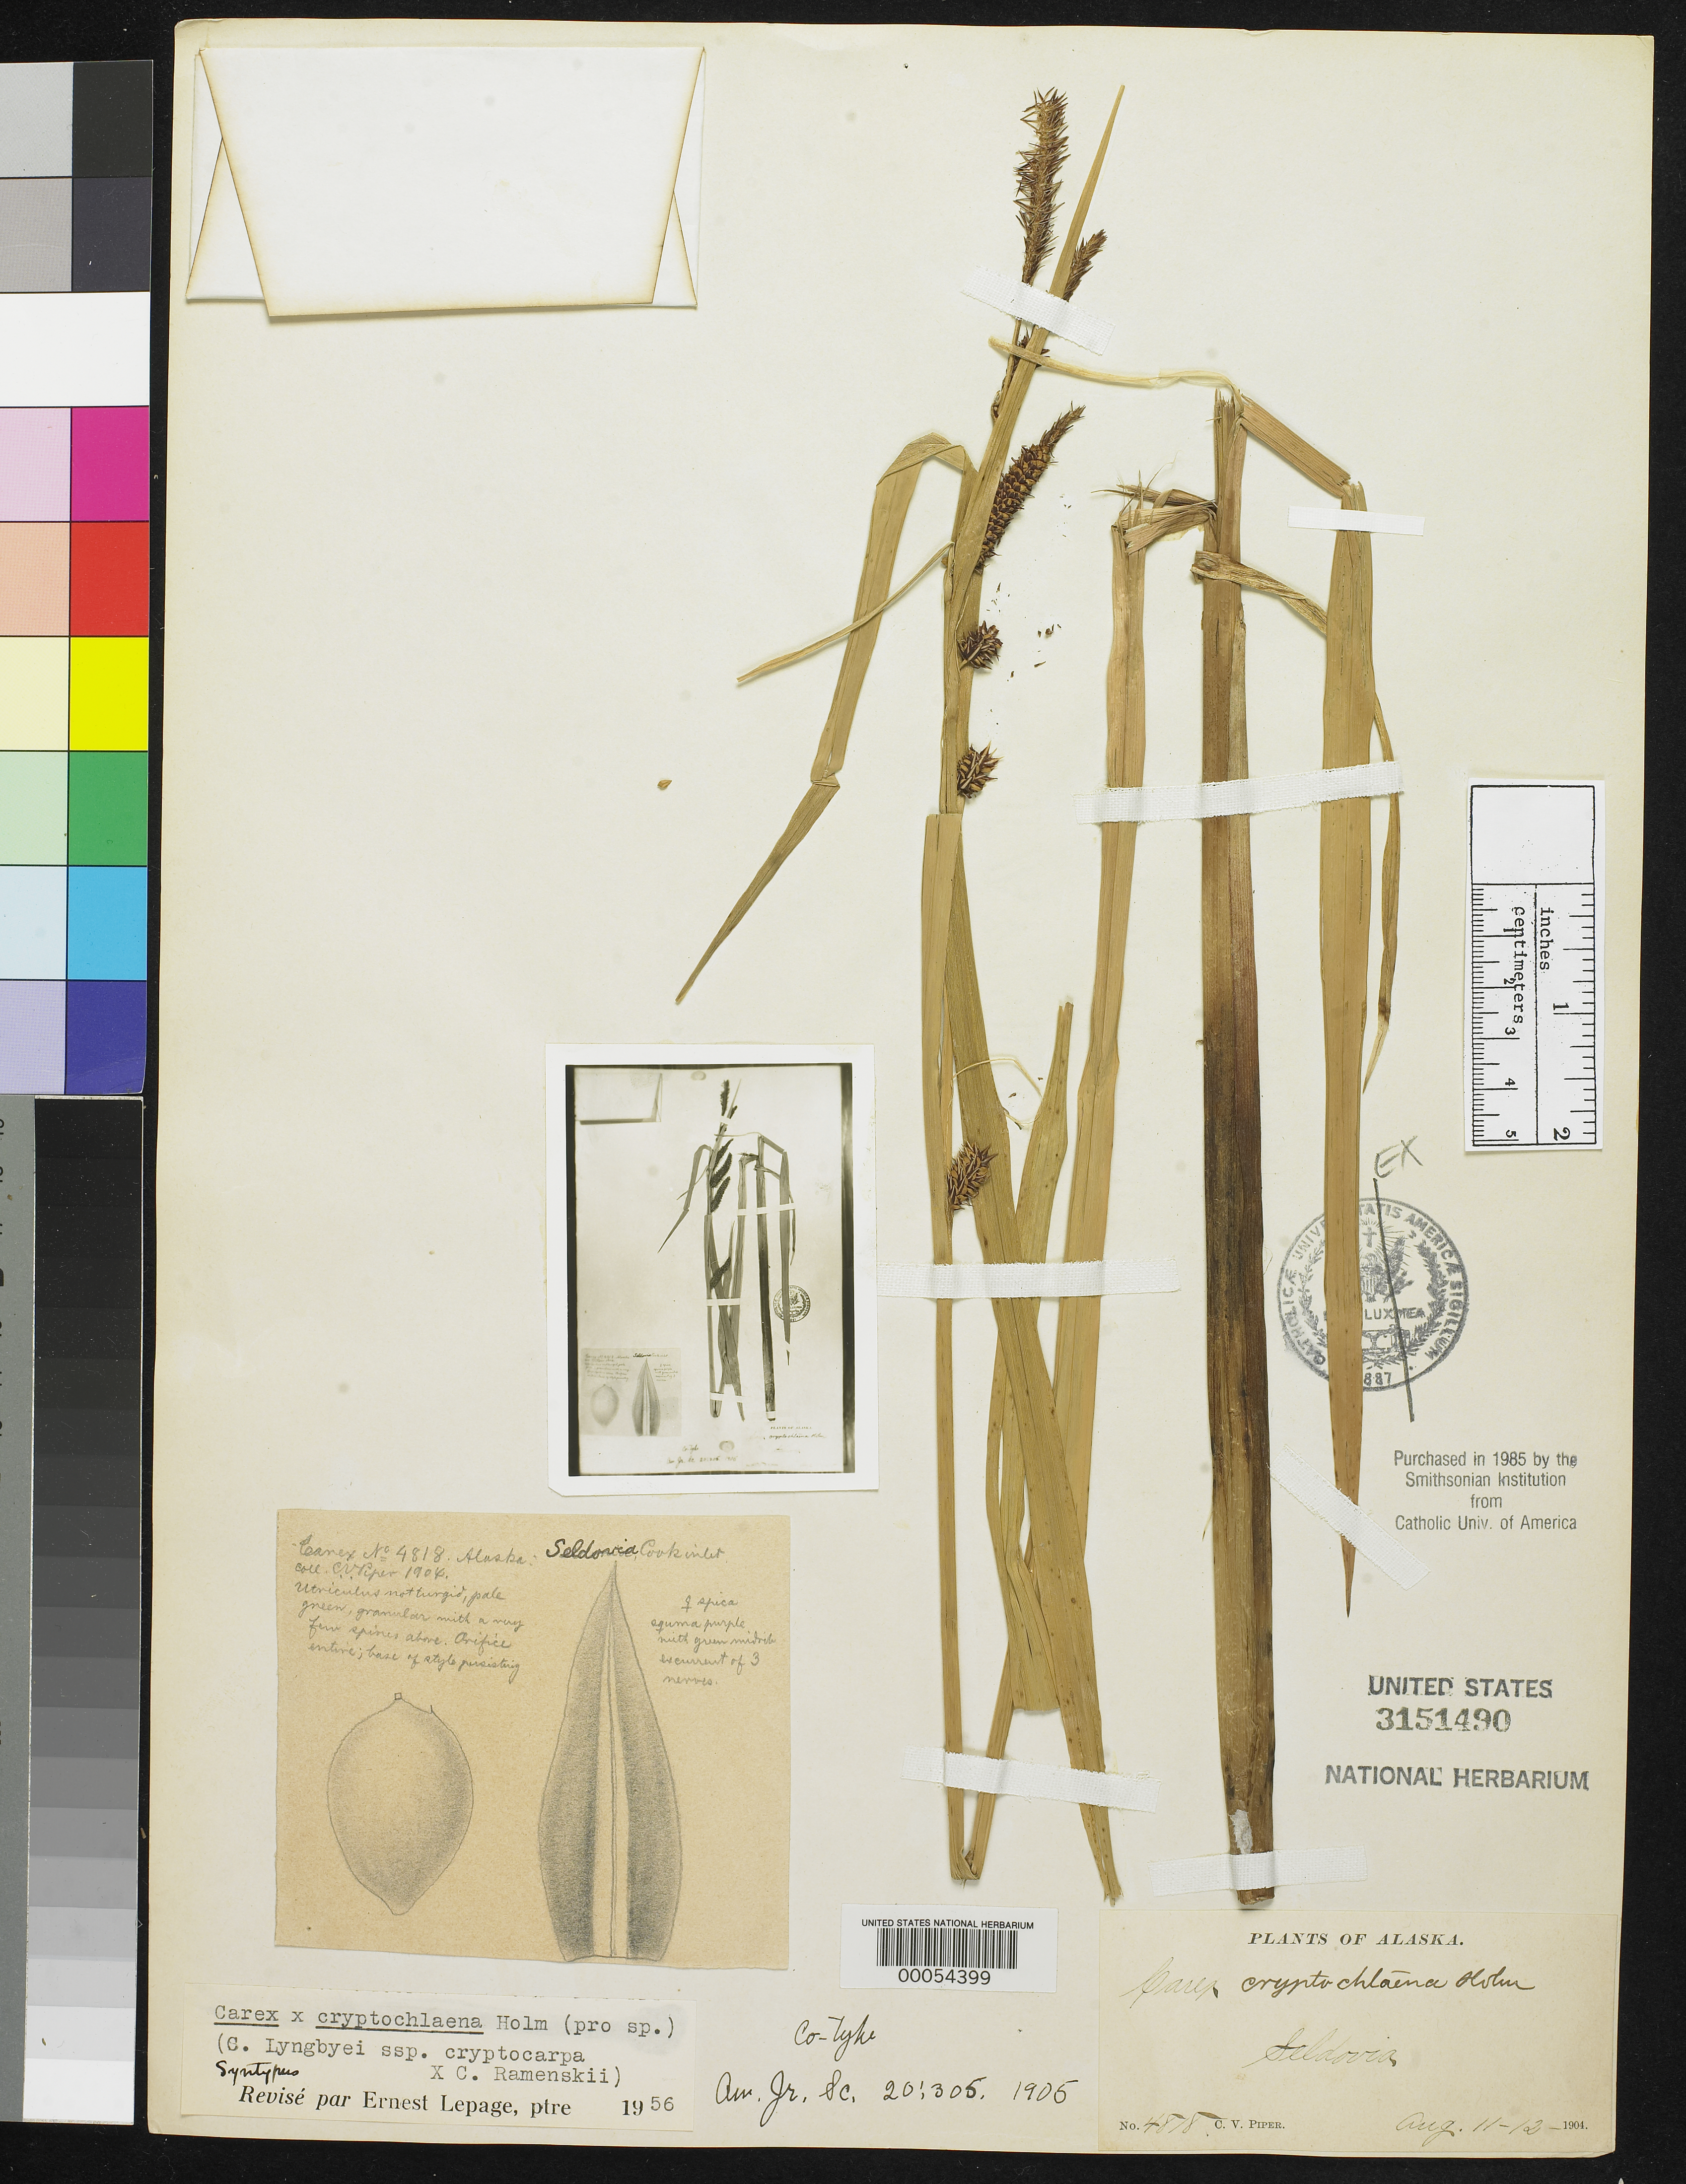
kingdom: Plantae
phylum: Tracheophyta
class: Liliopsida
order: Poales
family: Cyperaceae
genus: Carex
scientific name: Carex x cryptochlaena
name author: Holm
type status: Isosyntype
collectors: C. V. Piper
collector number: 4818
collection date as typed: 11 Aug 1904 to 12 Aug 1904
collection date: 1904-08-11/1904-08-12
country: United States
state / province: Alaska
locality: Seldovia, near mouth of Cook Inlet. Kenai Peninsula Borough.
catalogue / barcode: US 3151490